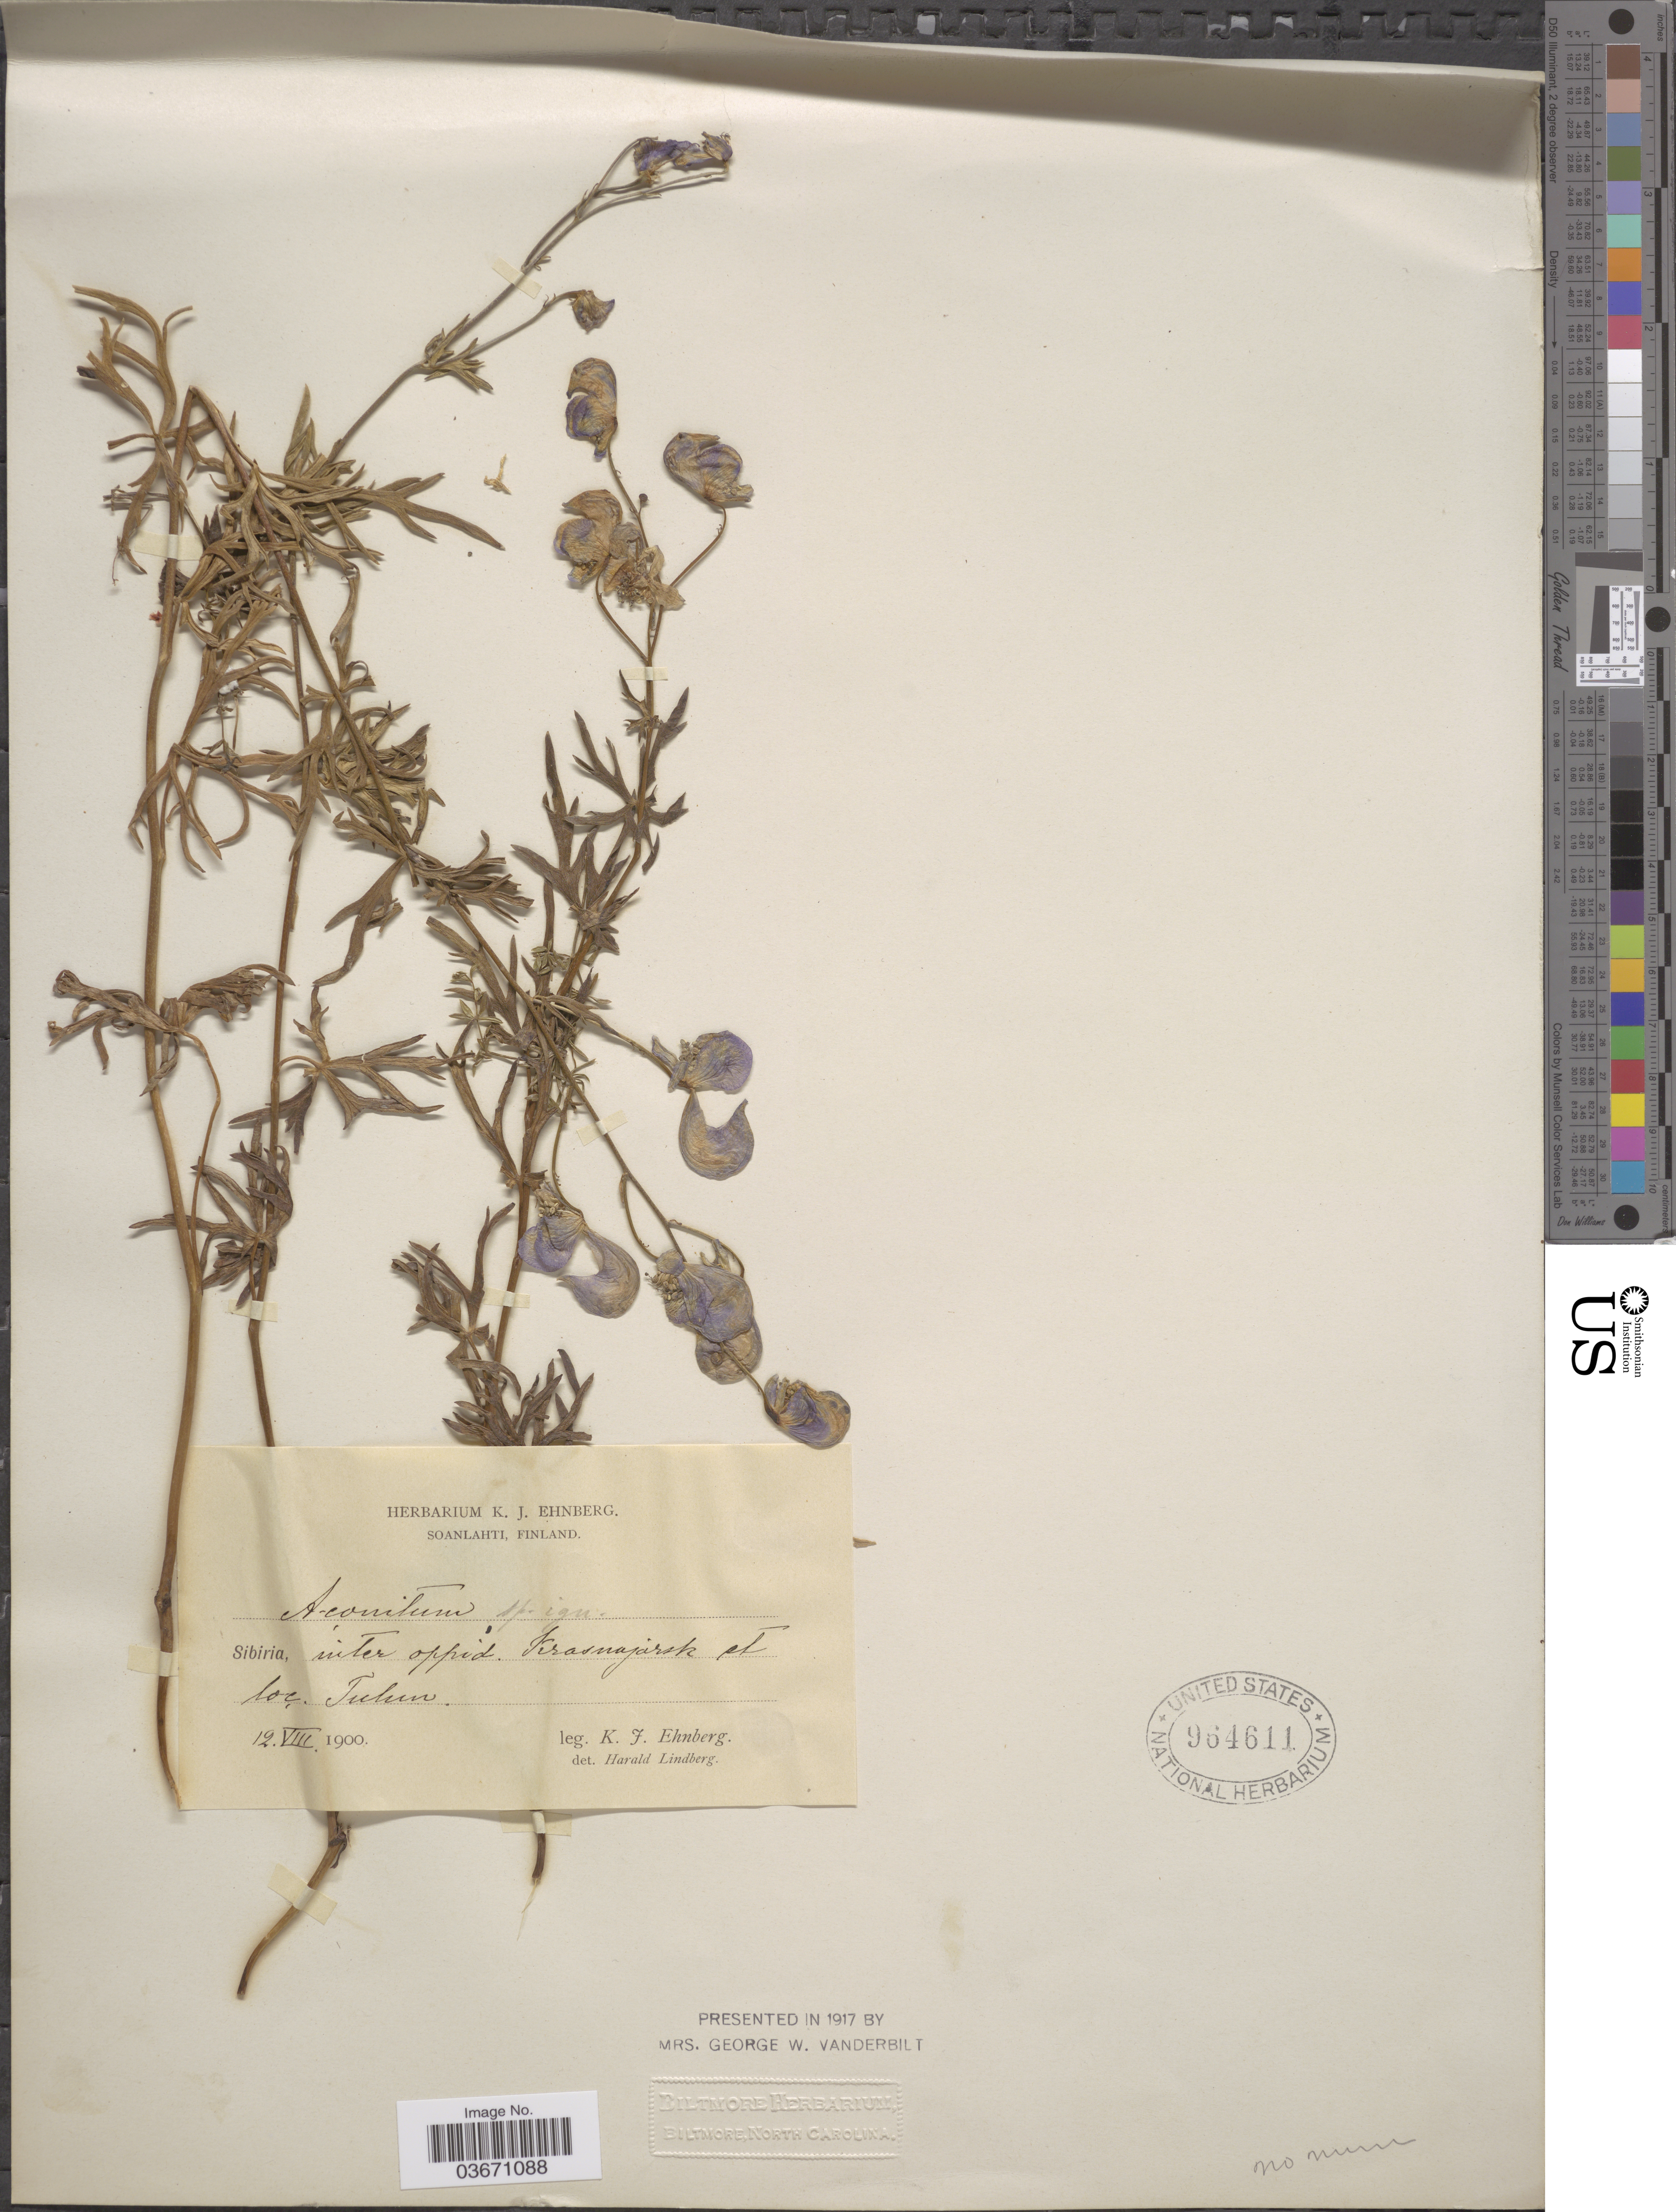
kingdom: Plantae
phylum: Tracheophyta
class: Magnoliopsida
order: Ranunculales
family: Ranunculaceae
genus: Aconitum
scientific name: Aconitum sp.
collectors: K. Ehnberg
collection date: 1900-08-12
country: Russian Federation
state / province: Krasnoyarsk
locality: Sibiria, inter oppid. Krasnojarsk et loc. Tulun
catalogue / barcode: US 964611